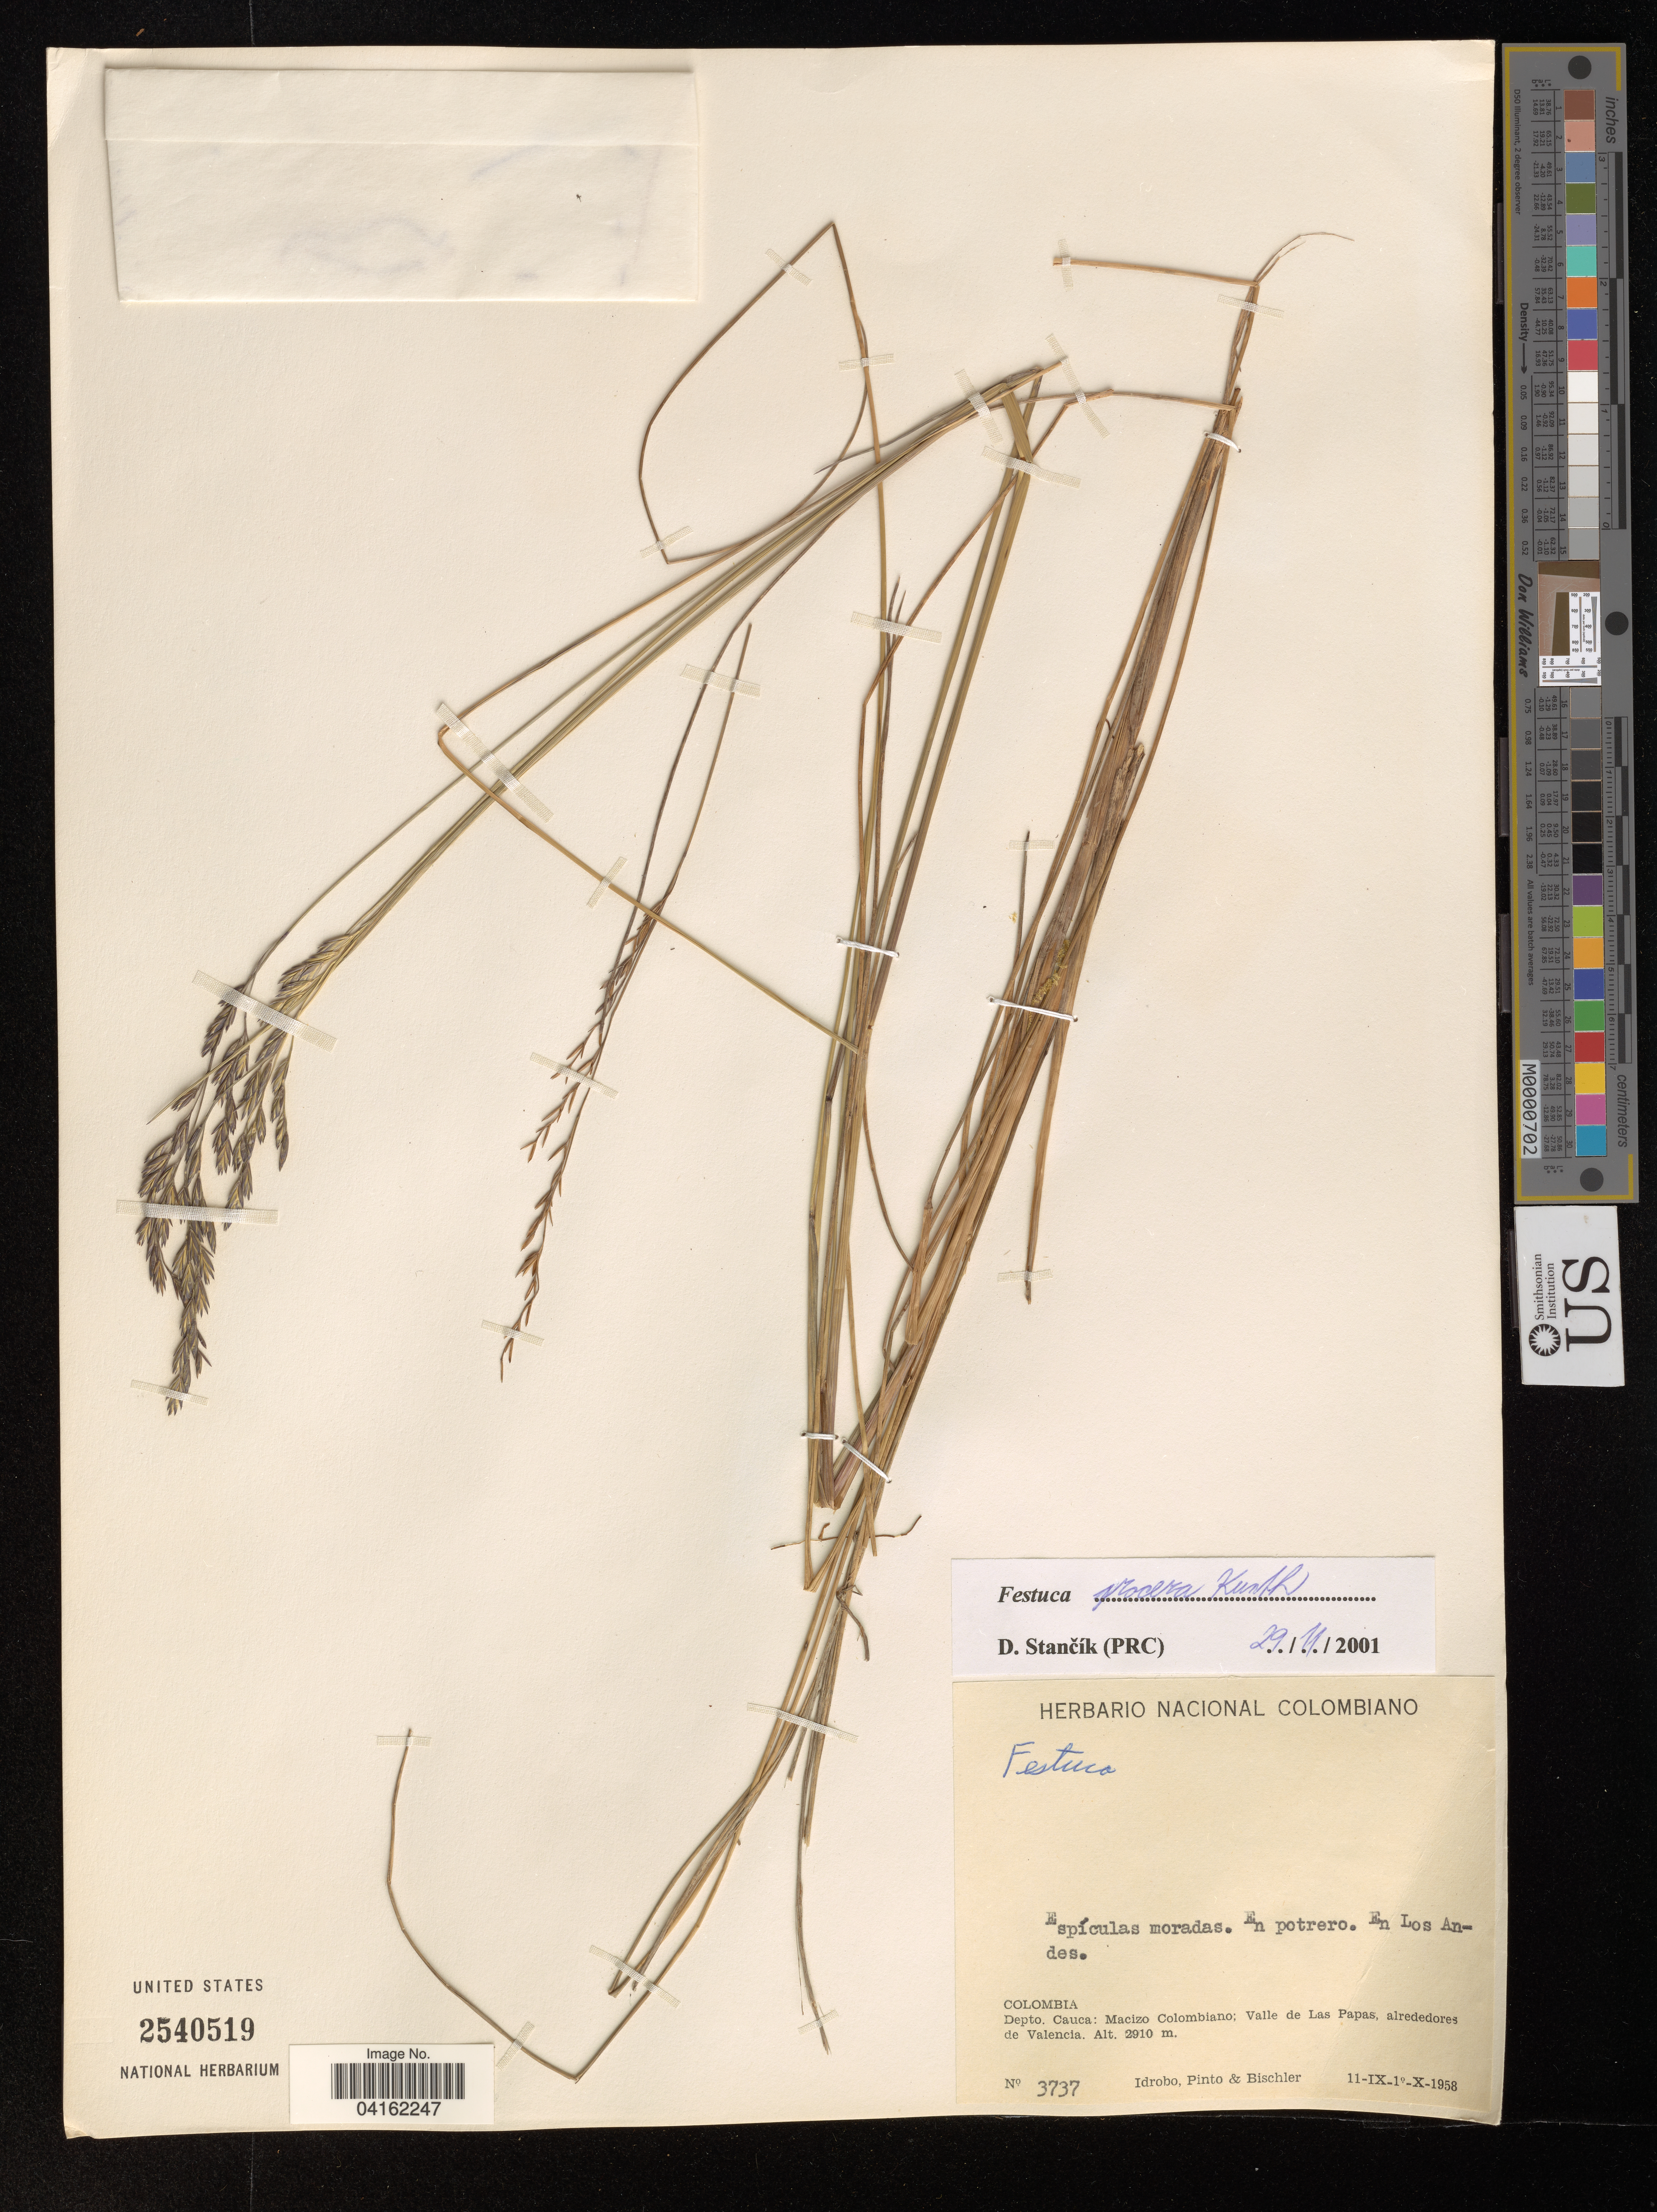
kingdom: Plantae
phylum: Tracheophyta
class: Liliopsida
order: Poales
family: Poaceae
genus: Festuca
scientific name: Festuca procera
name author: Kunth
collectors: -- Idrobo, Pinto, -- & -. Bischler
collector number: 3737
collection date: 1958-09-11/1958-10-01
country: Colombia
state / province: Cauca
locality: Macizo Colombiano; Valle de Las Papas, alrededores de Valencia.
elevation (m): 2910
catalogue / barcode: US 2540519